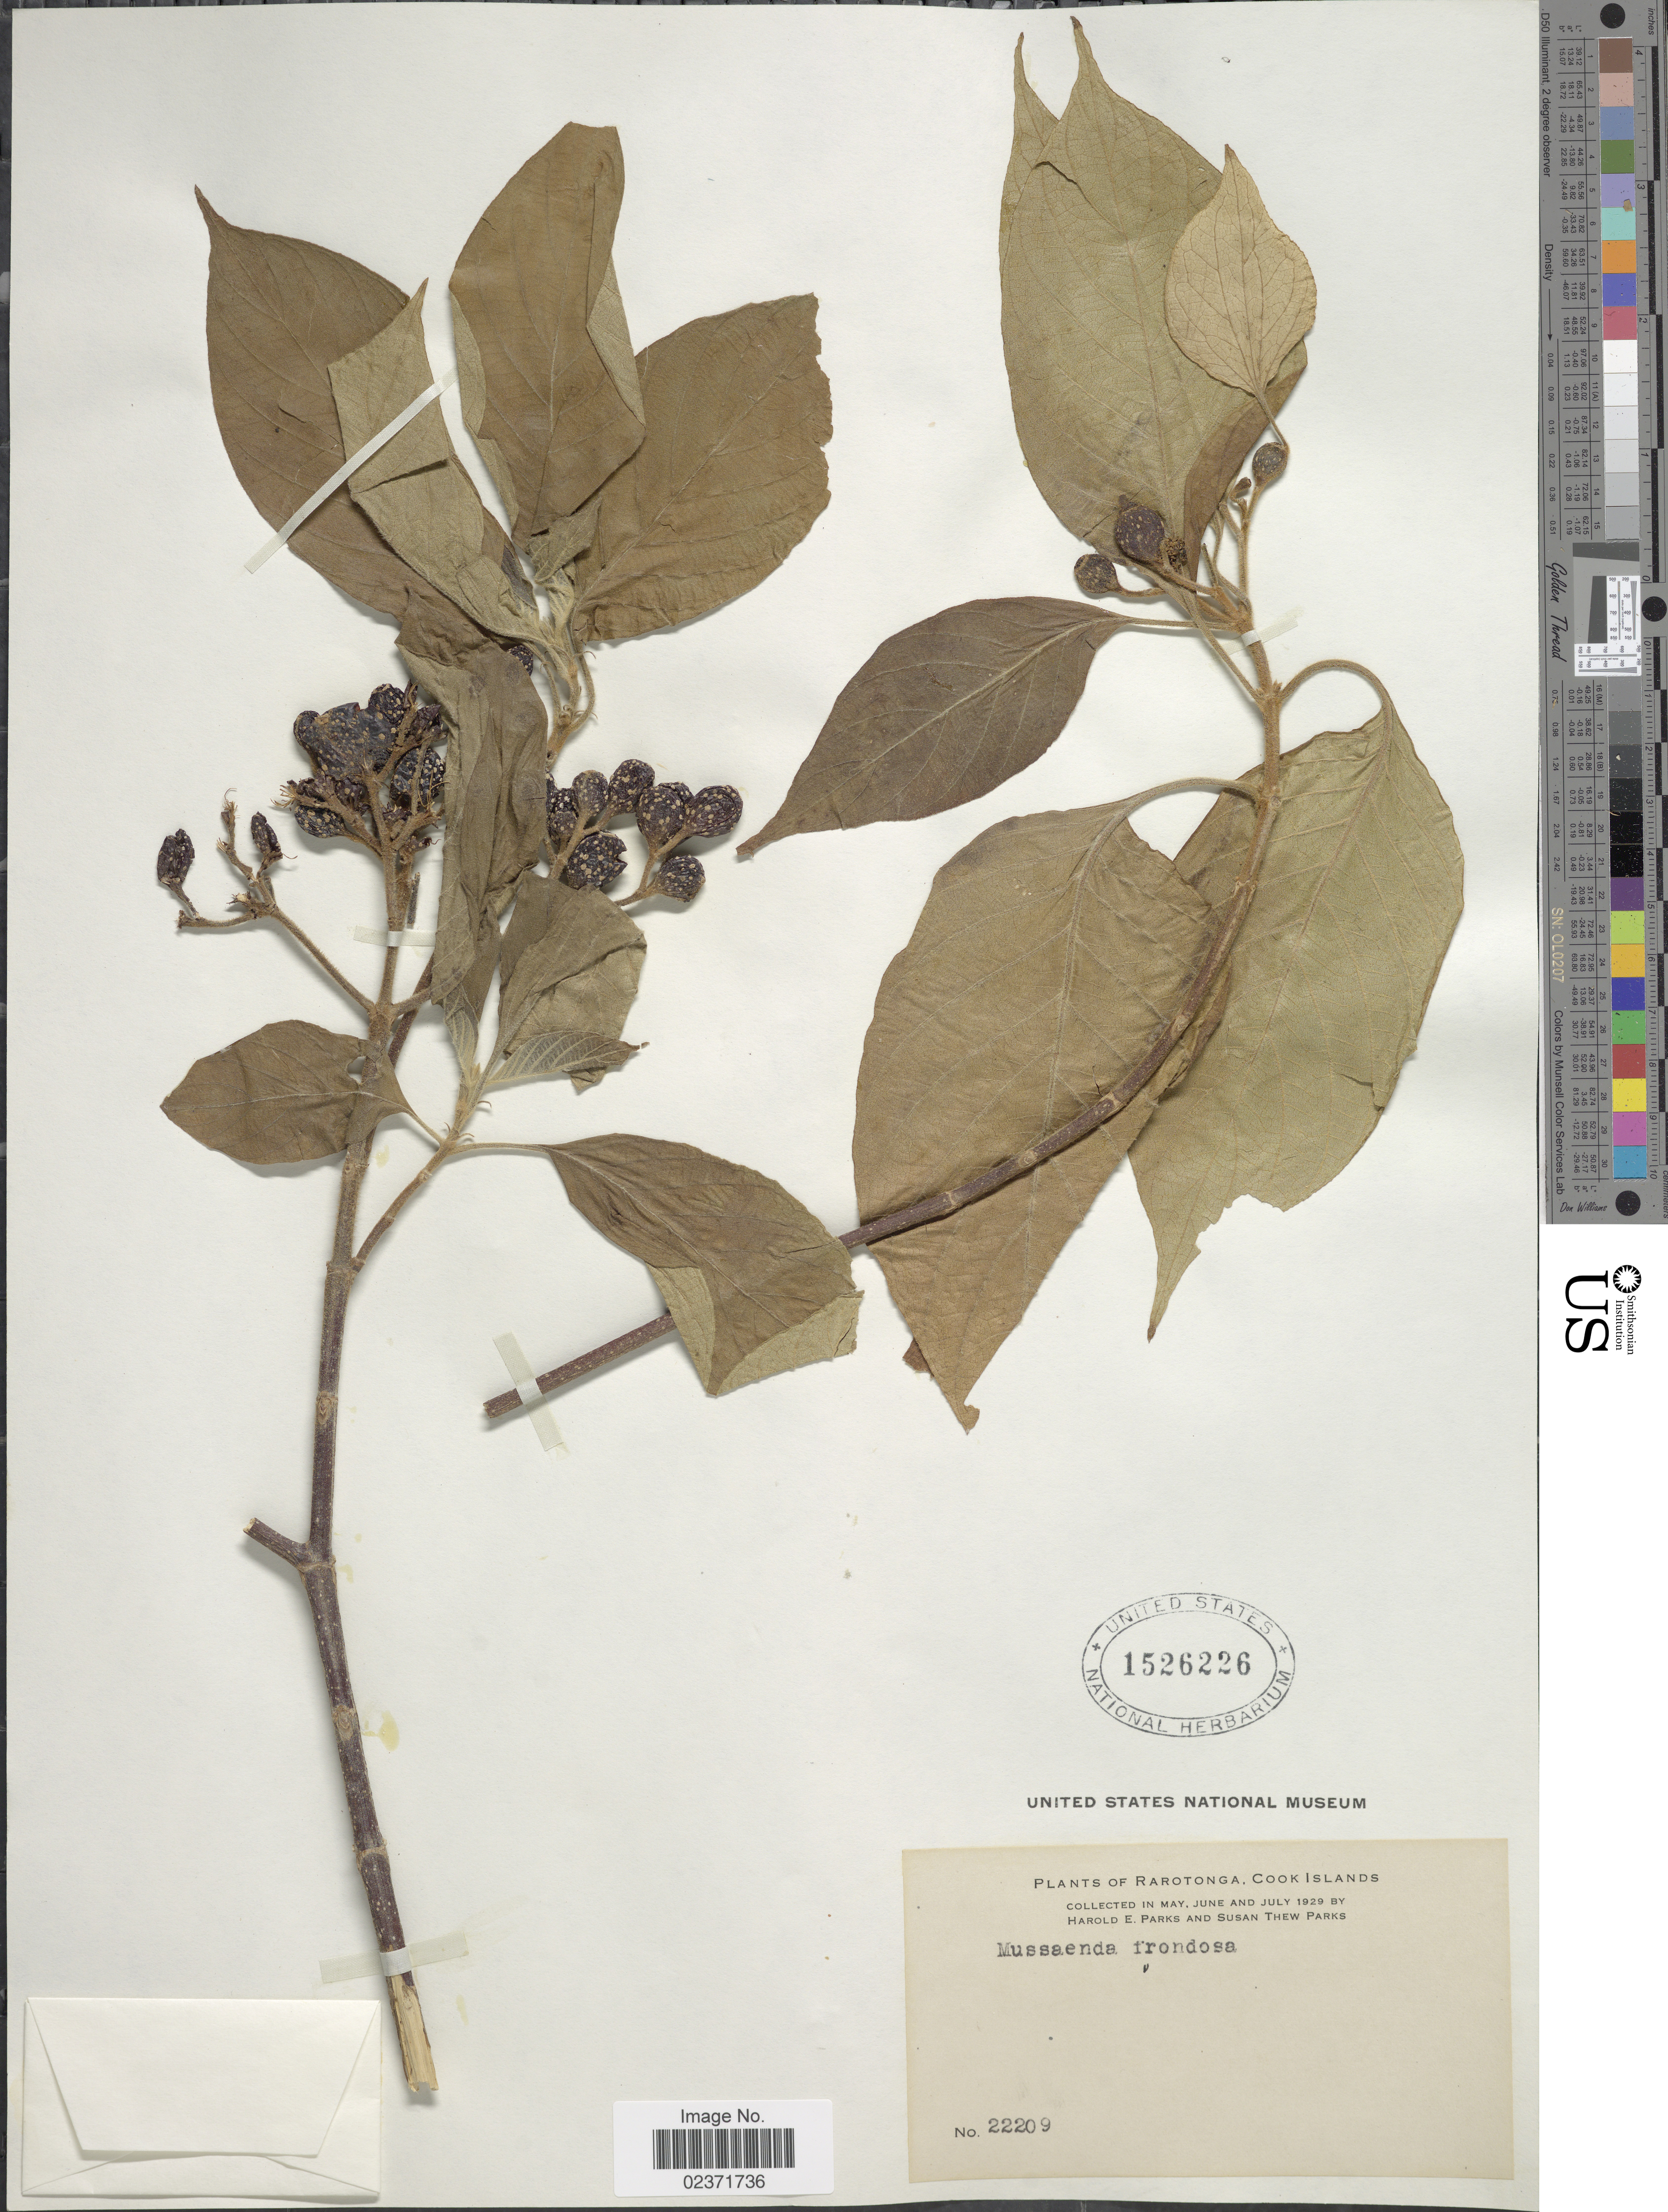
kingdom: Plantae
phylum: Tracheophyta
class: Magnoliopsida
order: Gentianales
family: Rubiaceae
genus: Mussaenda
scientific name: Mussaenda raiateensis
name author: J.W. Moore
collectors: H. E. Parks & S. Parks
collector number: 22209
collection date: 1929-05/1929-07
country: Cook Islands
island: Rarotonga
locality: Rarotonga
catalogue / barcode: US 1526226